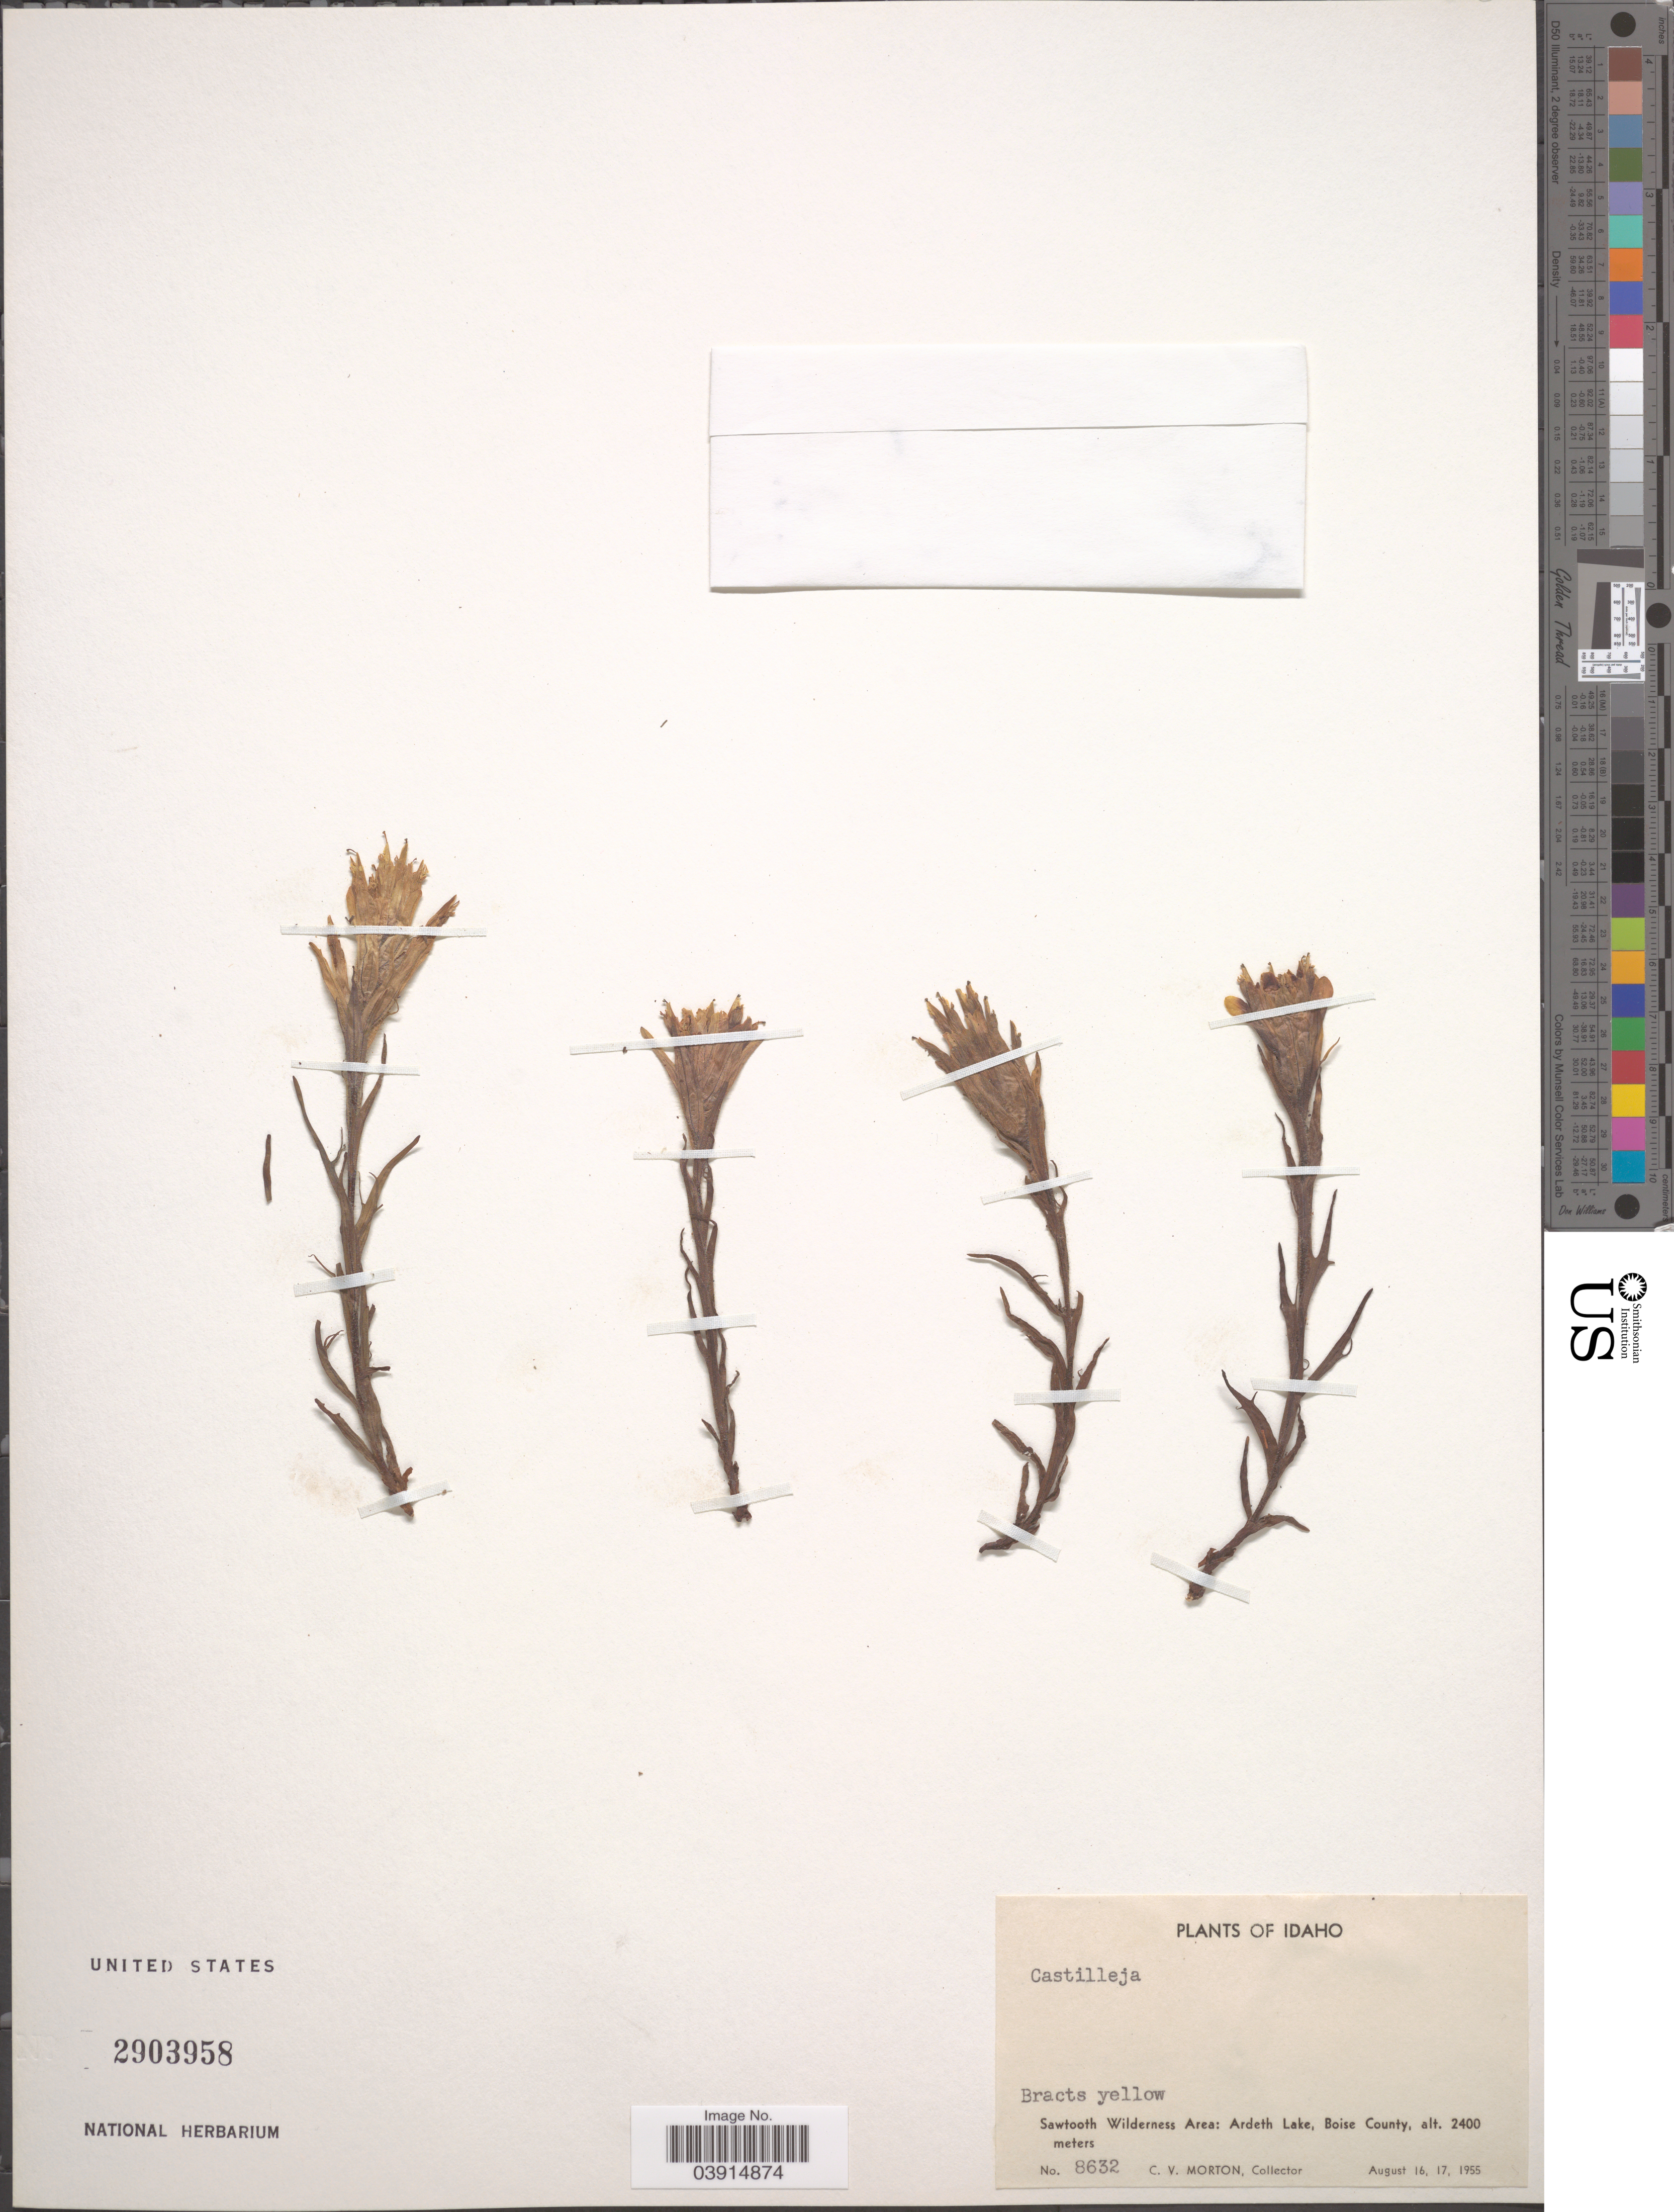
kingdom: Plantae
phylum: Tracheophyta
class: Magnoliopsida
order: Lamiales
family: Orobanchaceae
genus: Castilleja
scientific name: Castilleja sp.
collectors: C. V. Morton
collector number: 8632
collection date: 1955-08-16/1955-08-17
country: United States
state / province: Idaho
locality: Sawtooth Wilderness Area: Ardeth Lake, Boise County.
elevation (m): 2400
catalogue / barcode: US 2903958